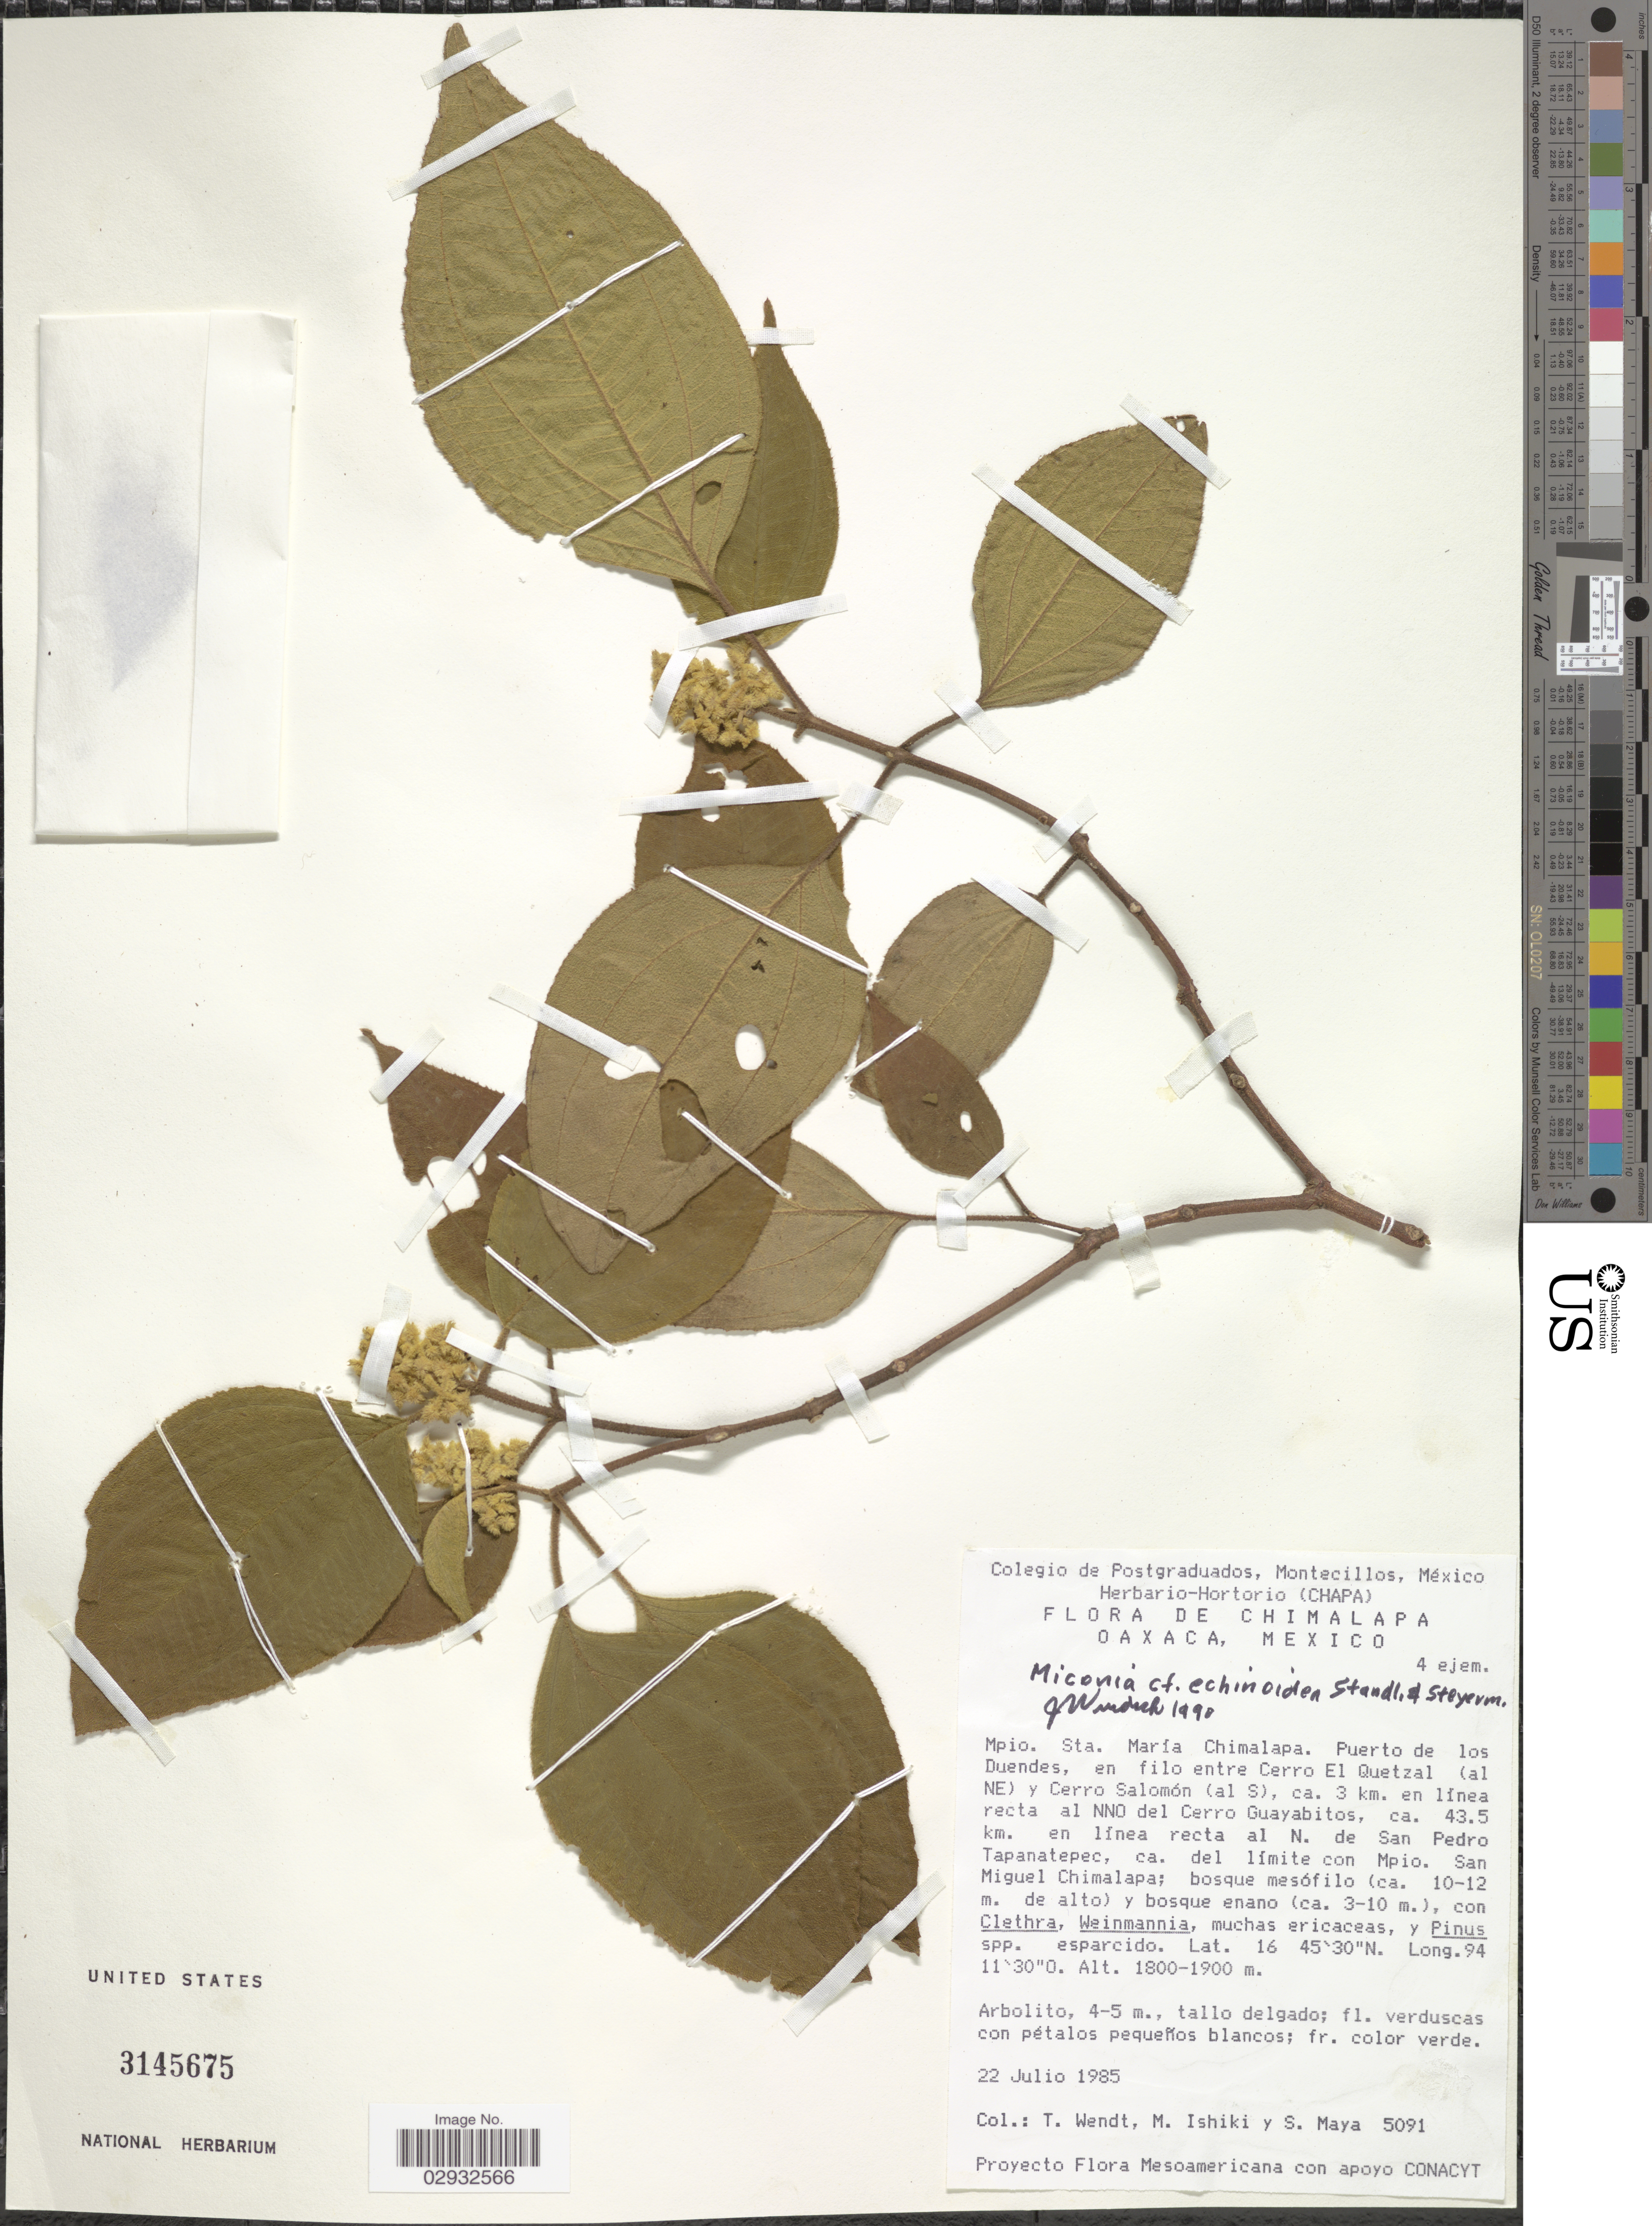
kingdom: Plantae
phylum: Tracheophyta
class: Magnoliopsida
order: Myrtales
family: Melastomataceae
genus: Miconia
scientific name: Miconia echinoidea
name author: Standl. & Steyerm.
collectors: T. L. Wendt, M. Ishiki & S. Maya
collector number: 5091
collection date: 1985-07-22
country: Mexico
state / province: Oaxaca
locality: Chimalapa. Mpio. Sta. María Chimalapa. Puerto de los Duendes, en filo entre Cerro El Quetzal (al NE) y Cerro Salomón (al S), ca. 3 km. en línea recta al NNO del Cerro Guayabitos, ca. 43.5 km. en línea recta al N. de San Pedro Tapanatepec, ca. del límite con Mpio. San Miguel Chimalapa.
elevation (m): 1800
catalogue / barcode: US 3145675